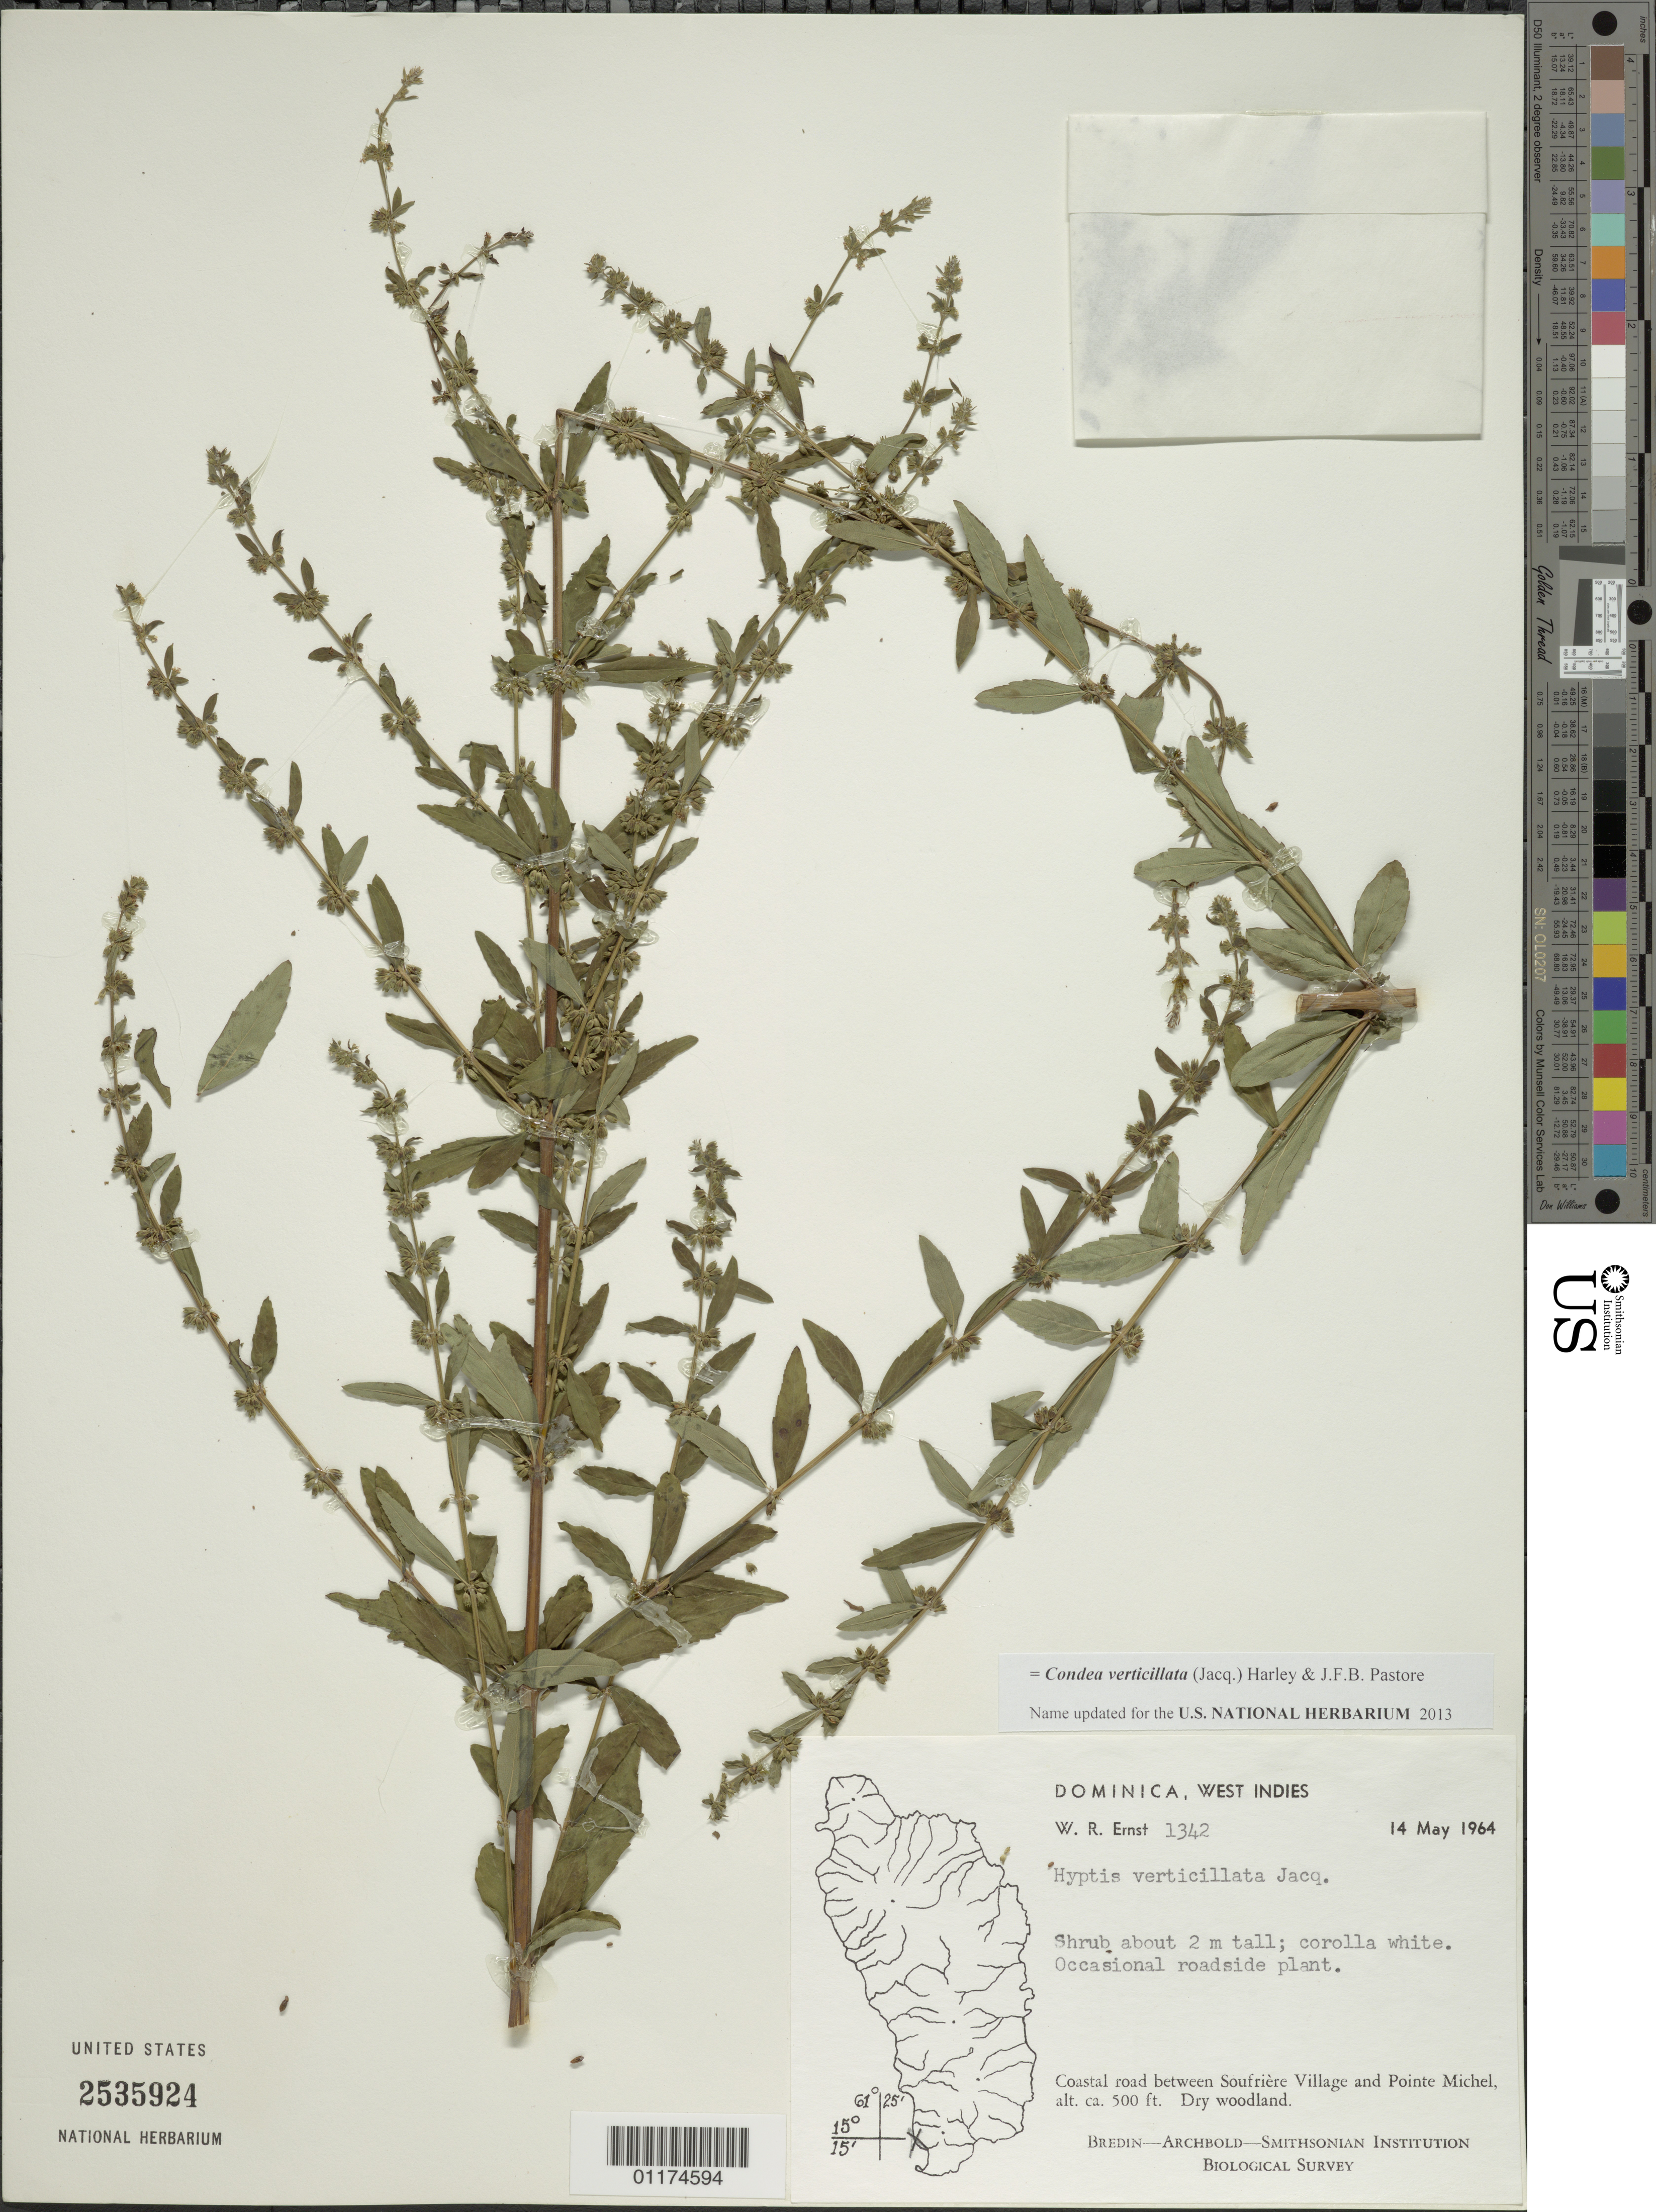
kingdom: Plantae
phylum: Tracheophyta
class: Magnoliopsida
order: Lamiales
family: Lamiaceae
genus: Condea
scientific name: Condea verticillata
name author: (Jacq.) Harley & J.F.B. Pastore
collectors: W. R. Ernst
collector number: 1342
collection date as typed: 14 May 1964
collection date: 1964-05-14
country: Dominica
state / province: St. Luke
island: Dominica I.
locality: Coastal road between Soufriere Village and Pointe Michel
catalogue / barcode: US 2535924